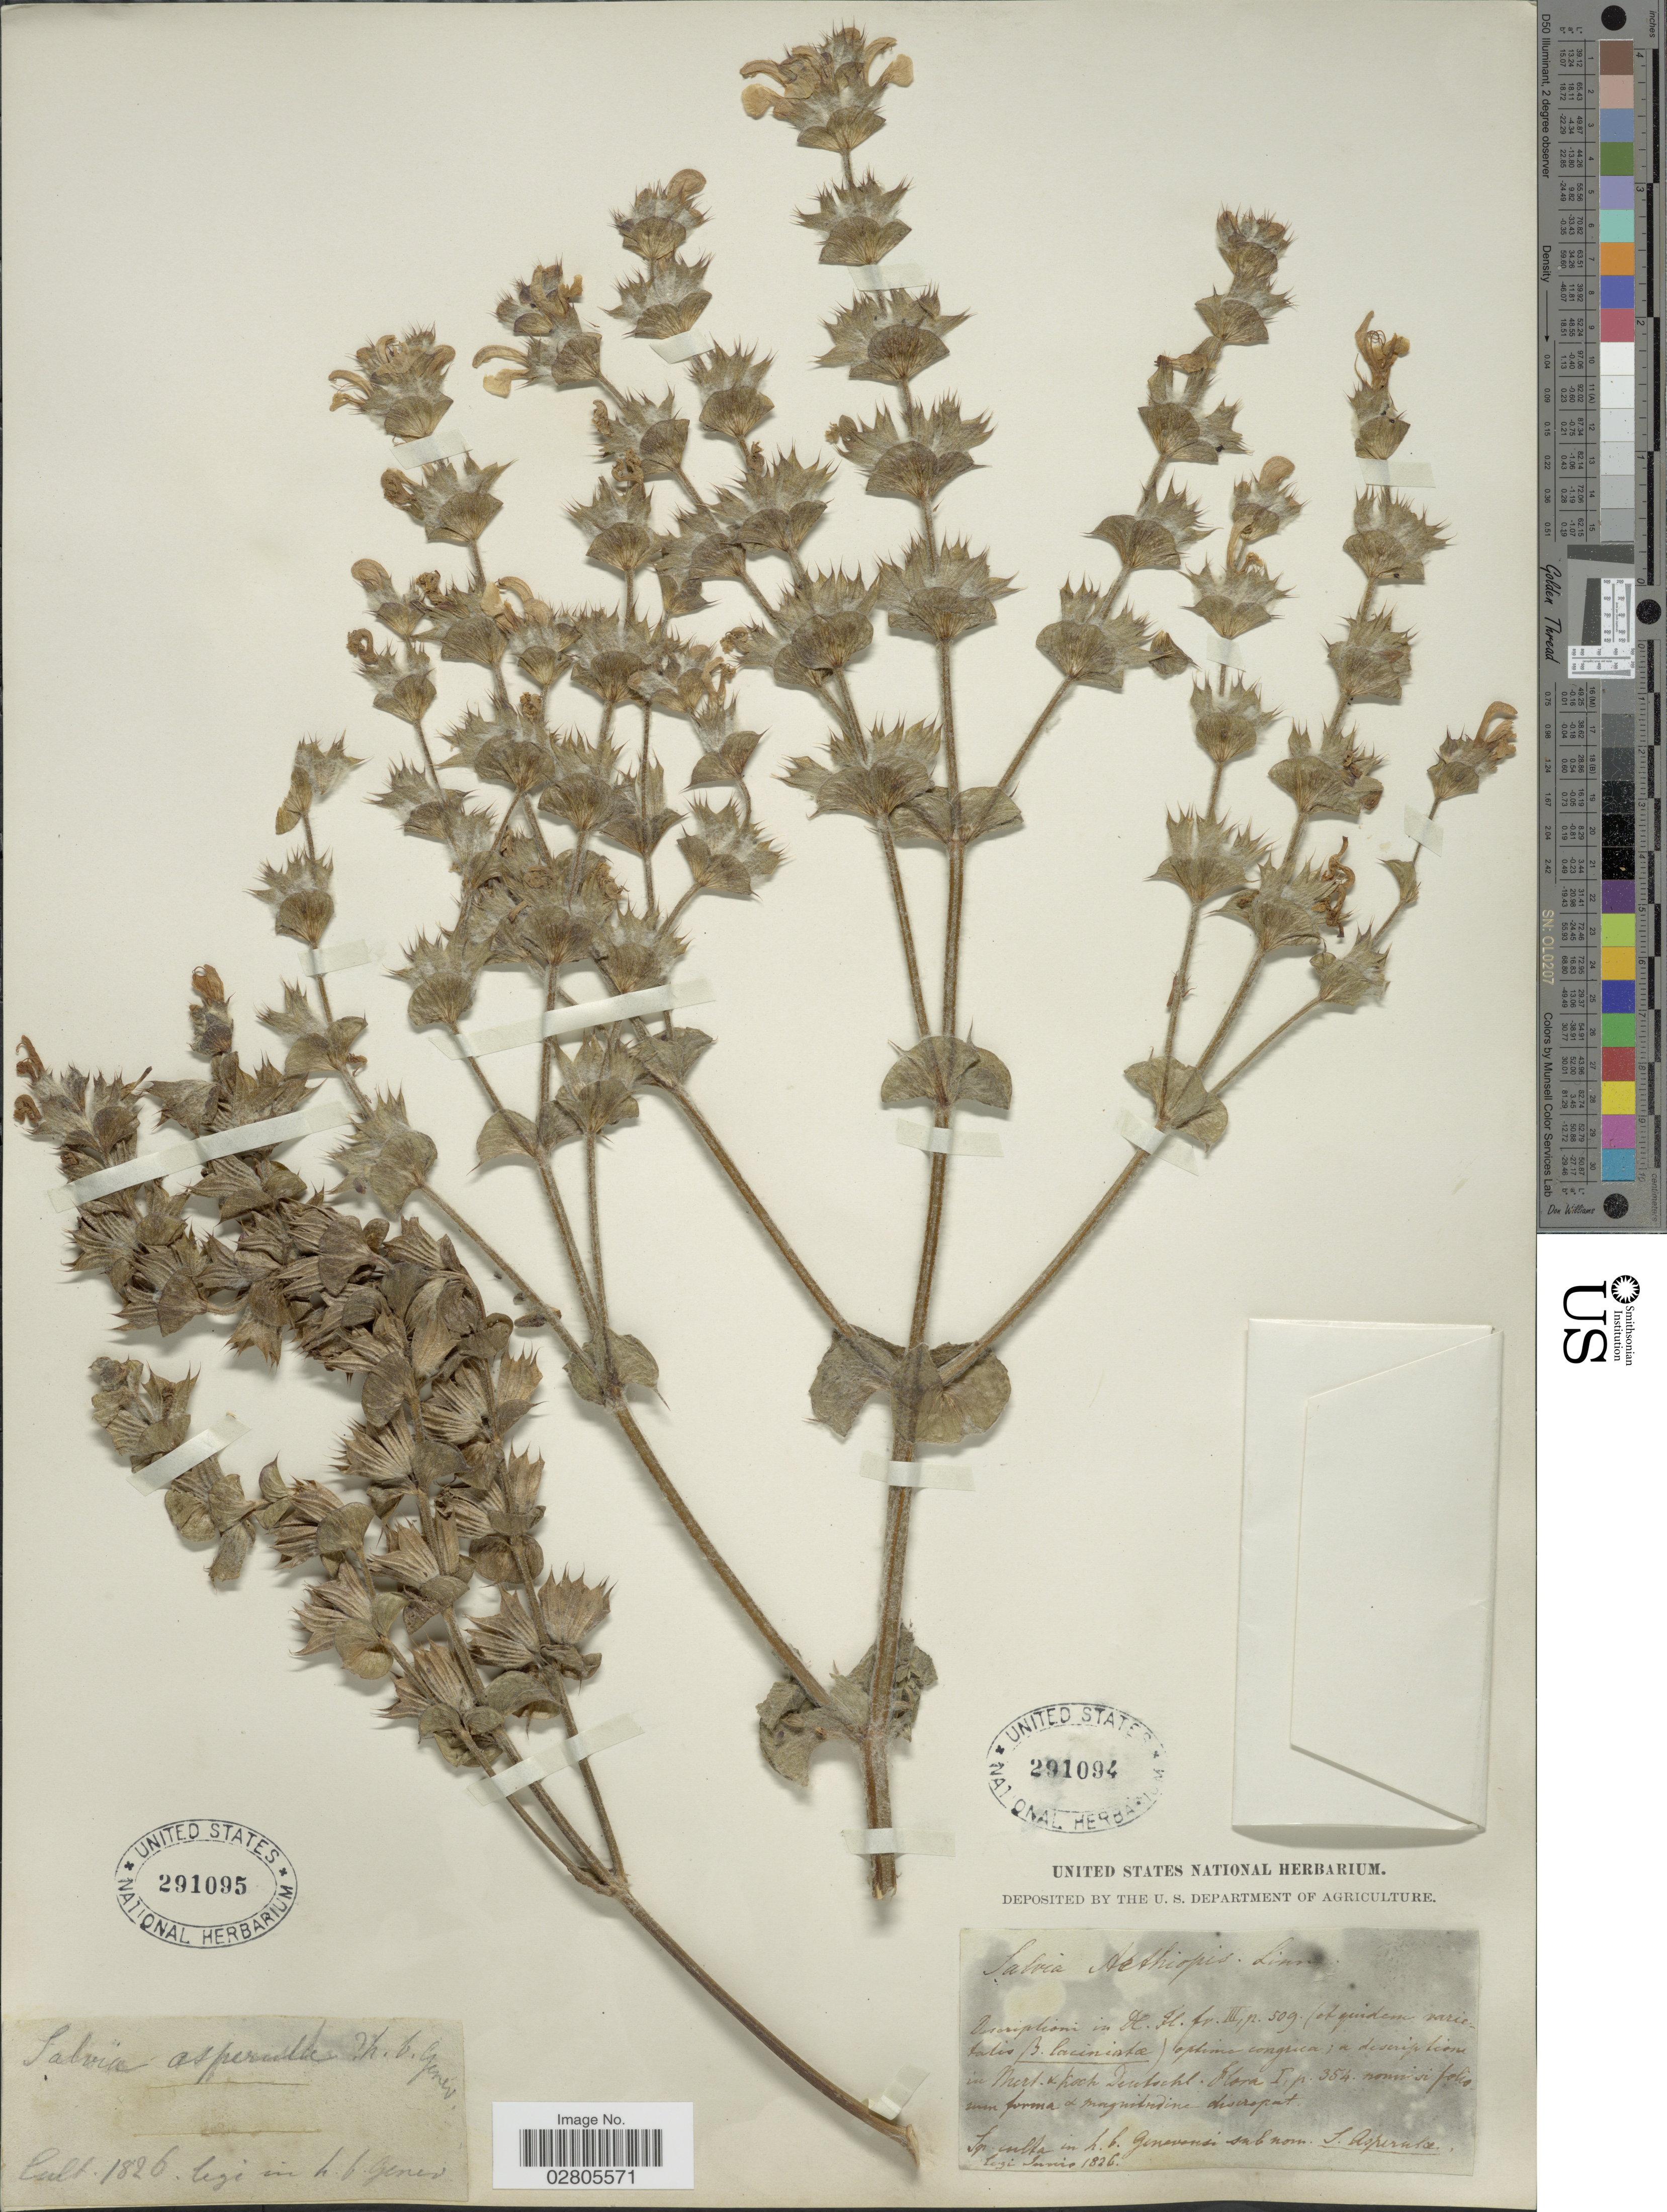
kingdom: Plantae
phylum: Tracheophyta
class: Magnoliopsida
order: Lamiales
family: Lamiaceae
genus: Salvia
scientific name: Salvia aethiopis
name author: L.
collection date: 1826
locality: In h. b. Genev.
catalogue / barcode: US 291095